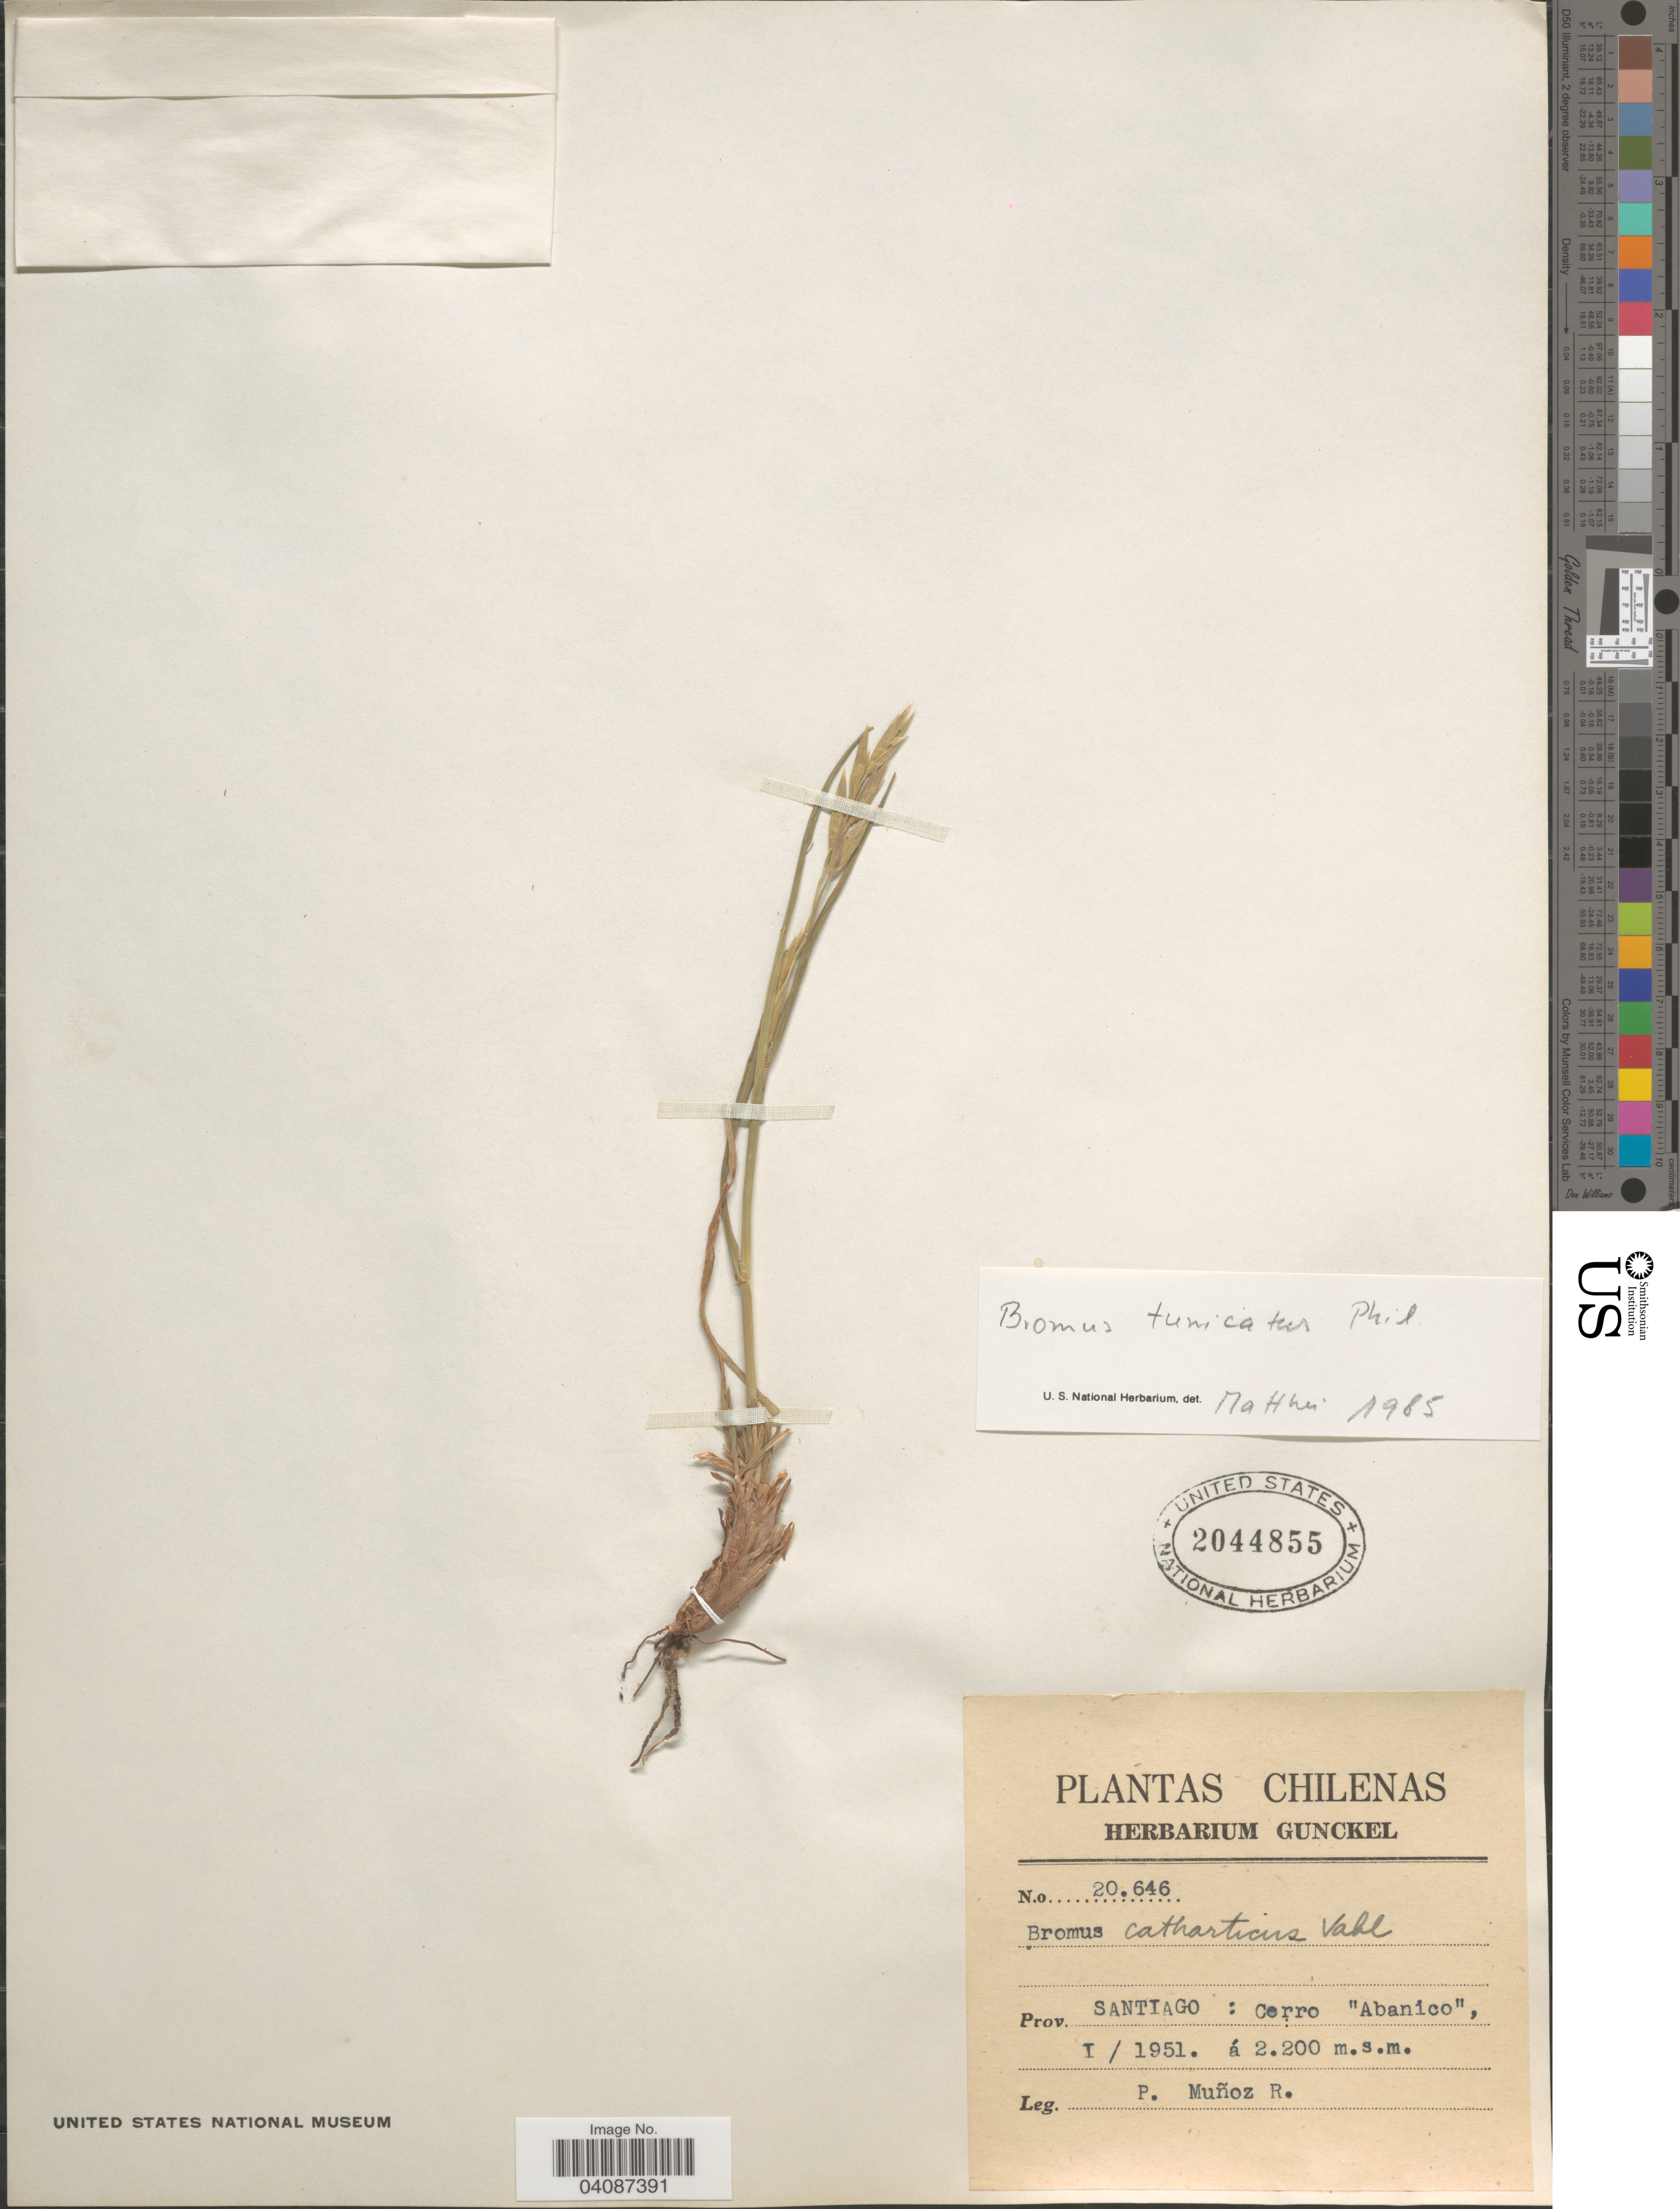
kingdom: Plantae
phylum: Tracheophyta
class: Liliopsida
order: Poales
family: Poaceae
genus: Bromus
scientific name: Bromus tunicatus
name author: Phil.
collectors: P. Muñoz R.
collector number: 20646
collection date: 1951-01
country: Chile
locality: Chilenas. Prov. Santiago: Cerro "Abanico".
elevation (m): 2200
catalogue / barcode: US 2044855